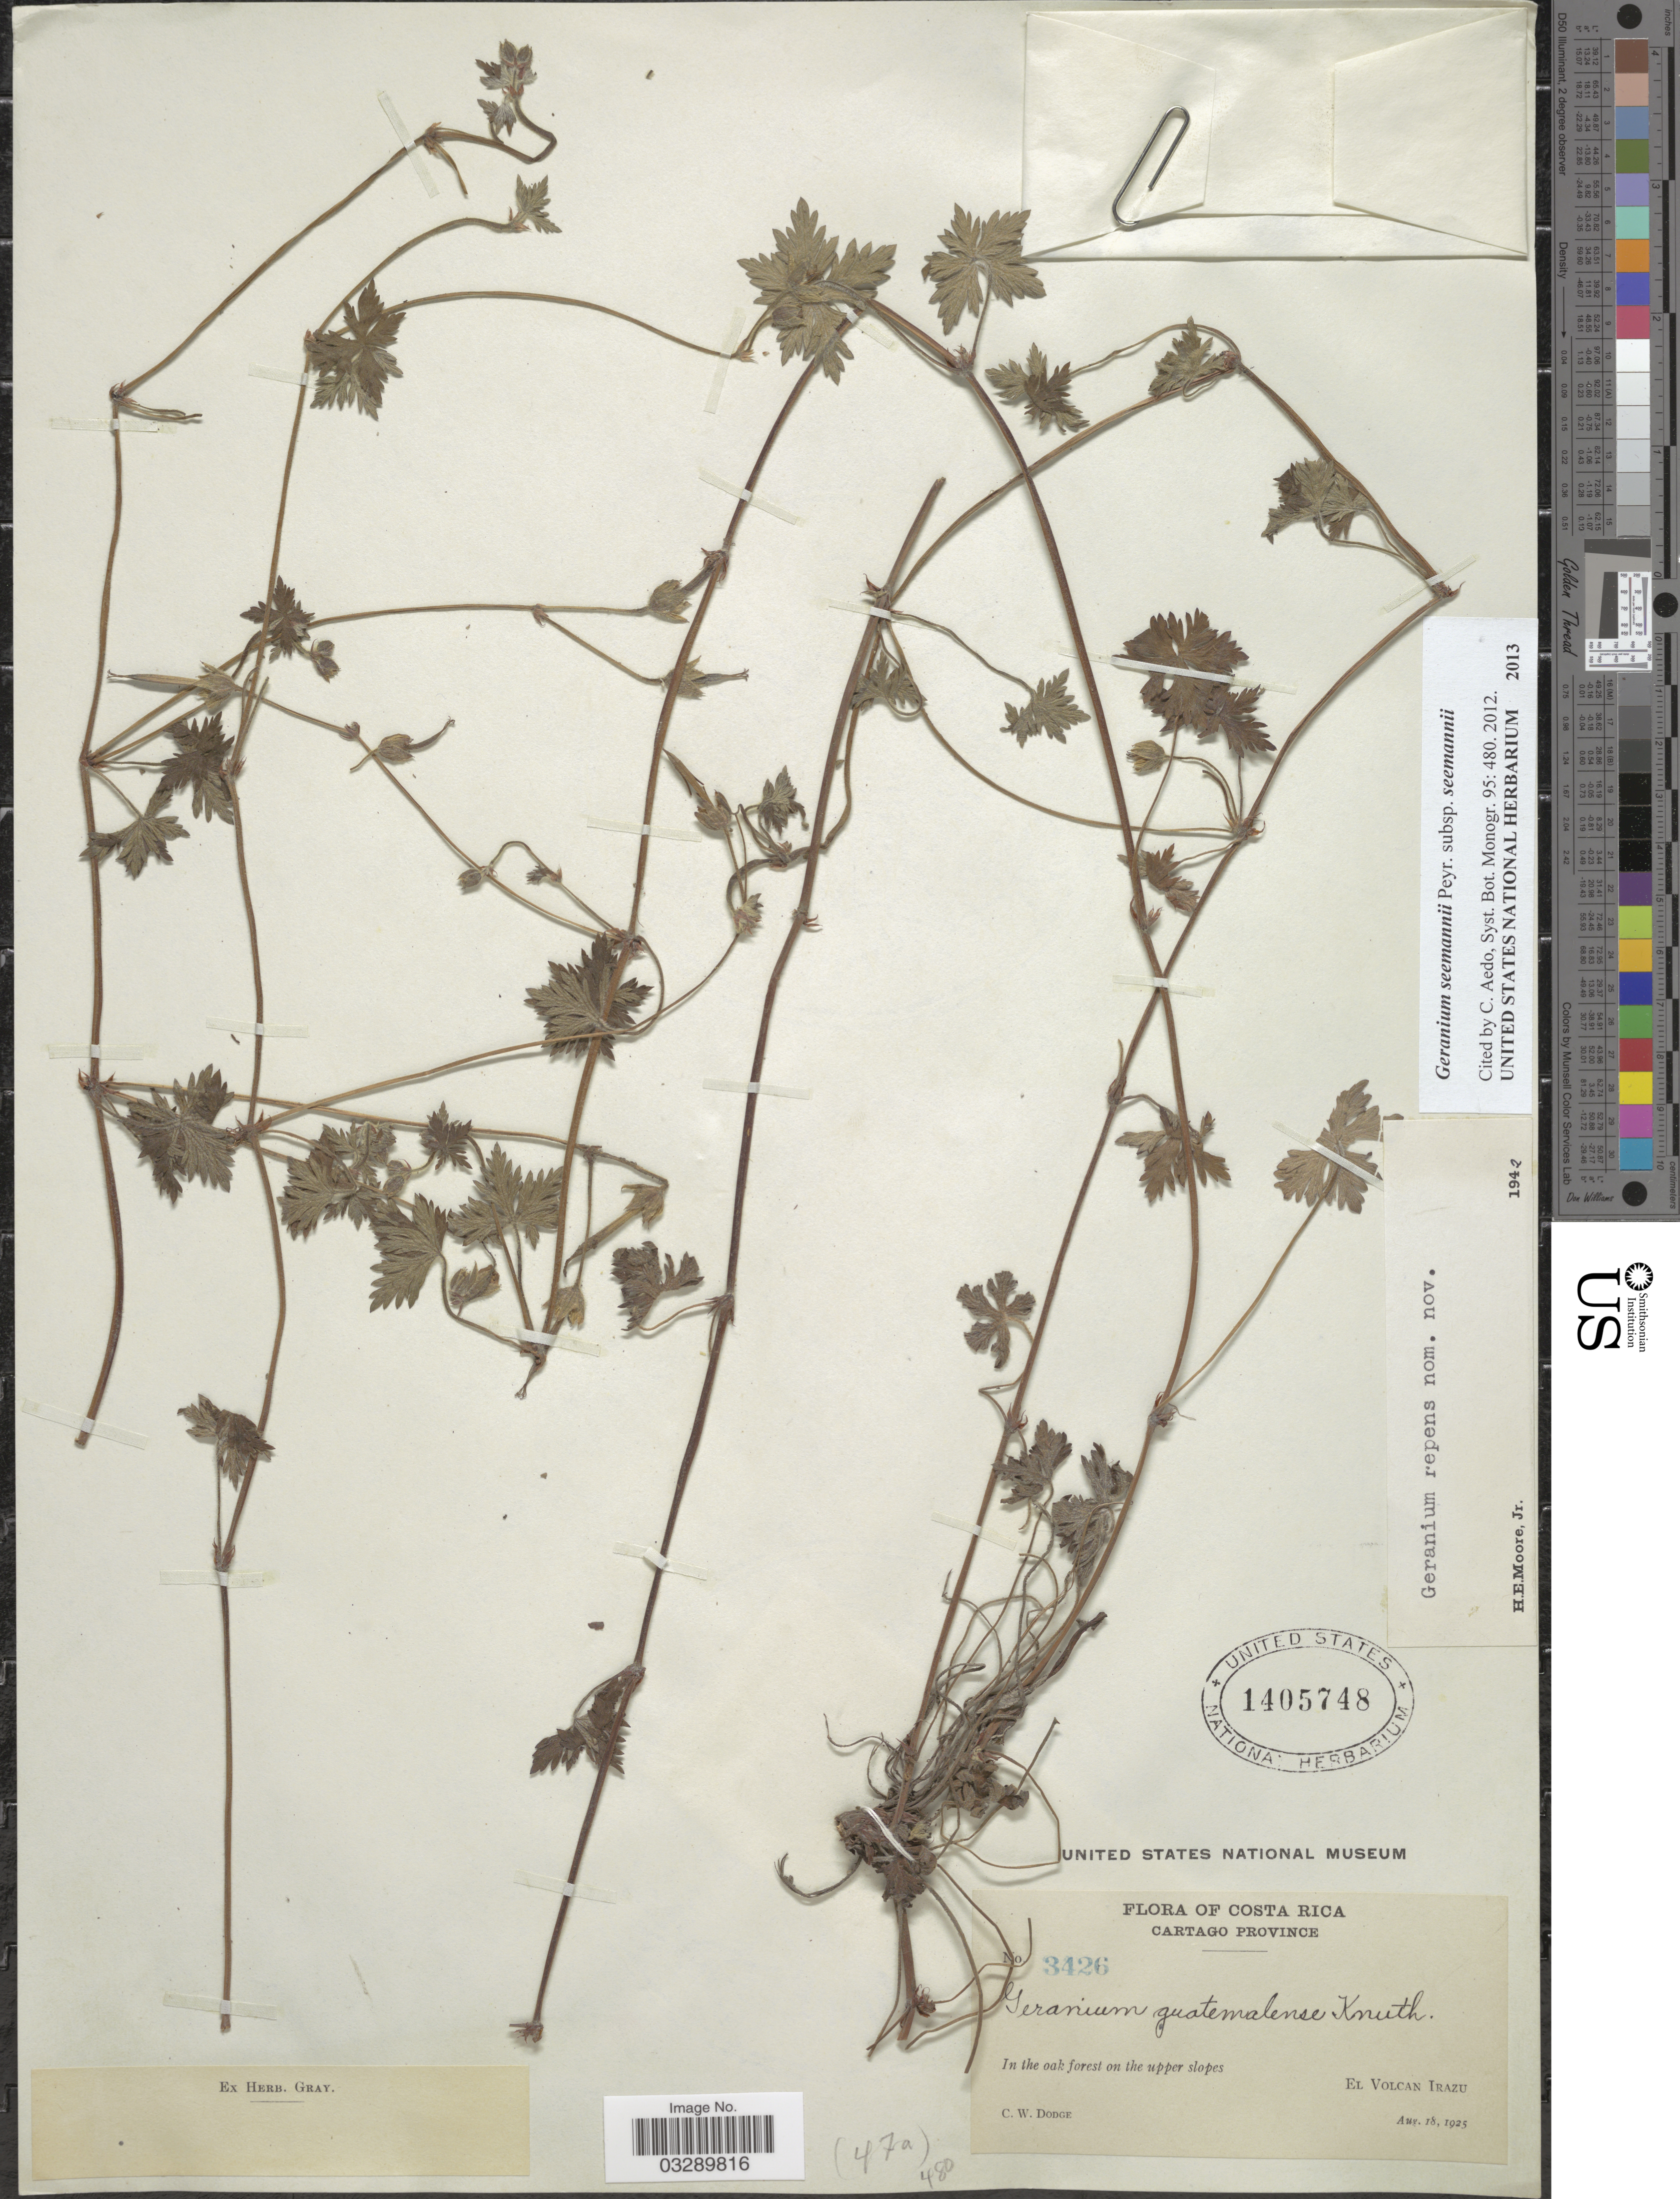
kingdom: Plantae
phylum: Tracheophyta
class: Magnoliopsida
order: Geraniales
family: Geraniaceae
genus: Geranium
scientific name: Geranium seemannii subsp. seemannii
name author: Peyr.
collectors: C. Dodge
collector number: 3426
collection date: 1925-08-18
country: Costa Rica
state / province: Cartago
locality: In the oak forest on the upper slopes. El Volcan Irazu.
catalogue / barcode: US 1405748